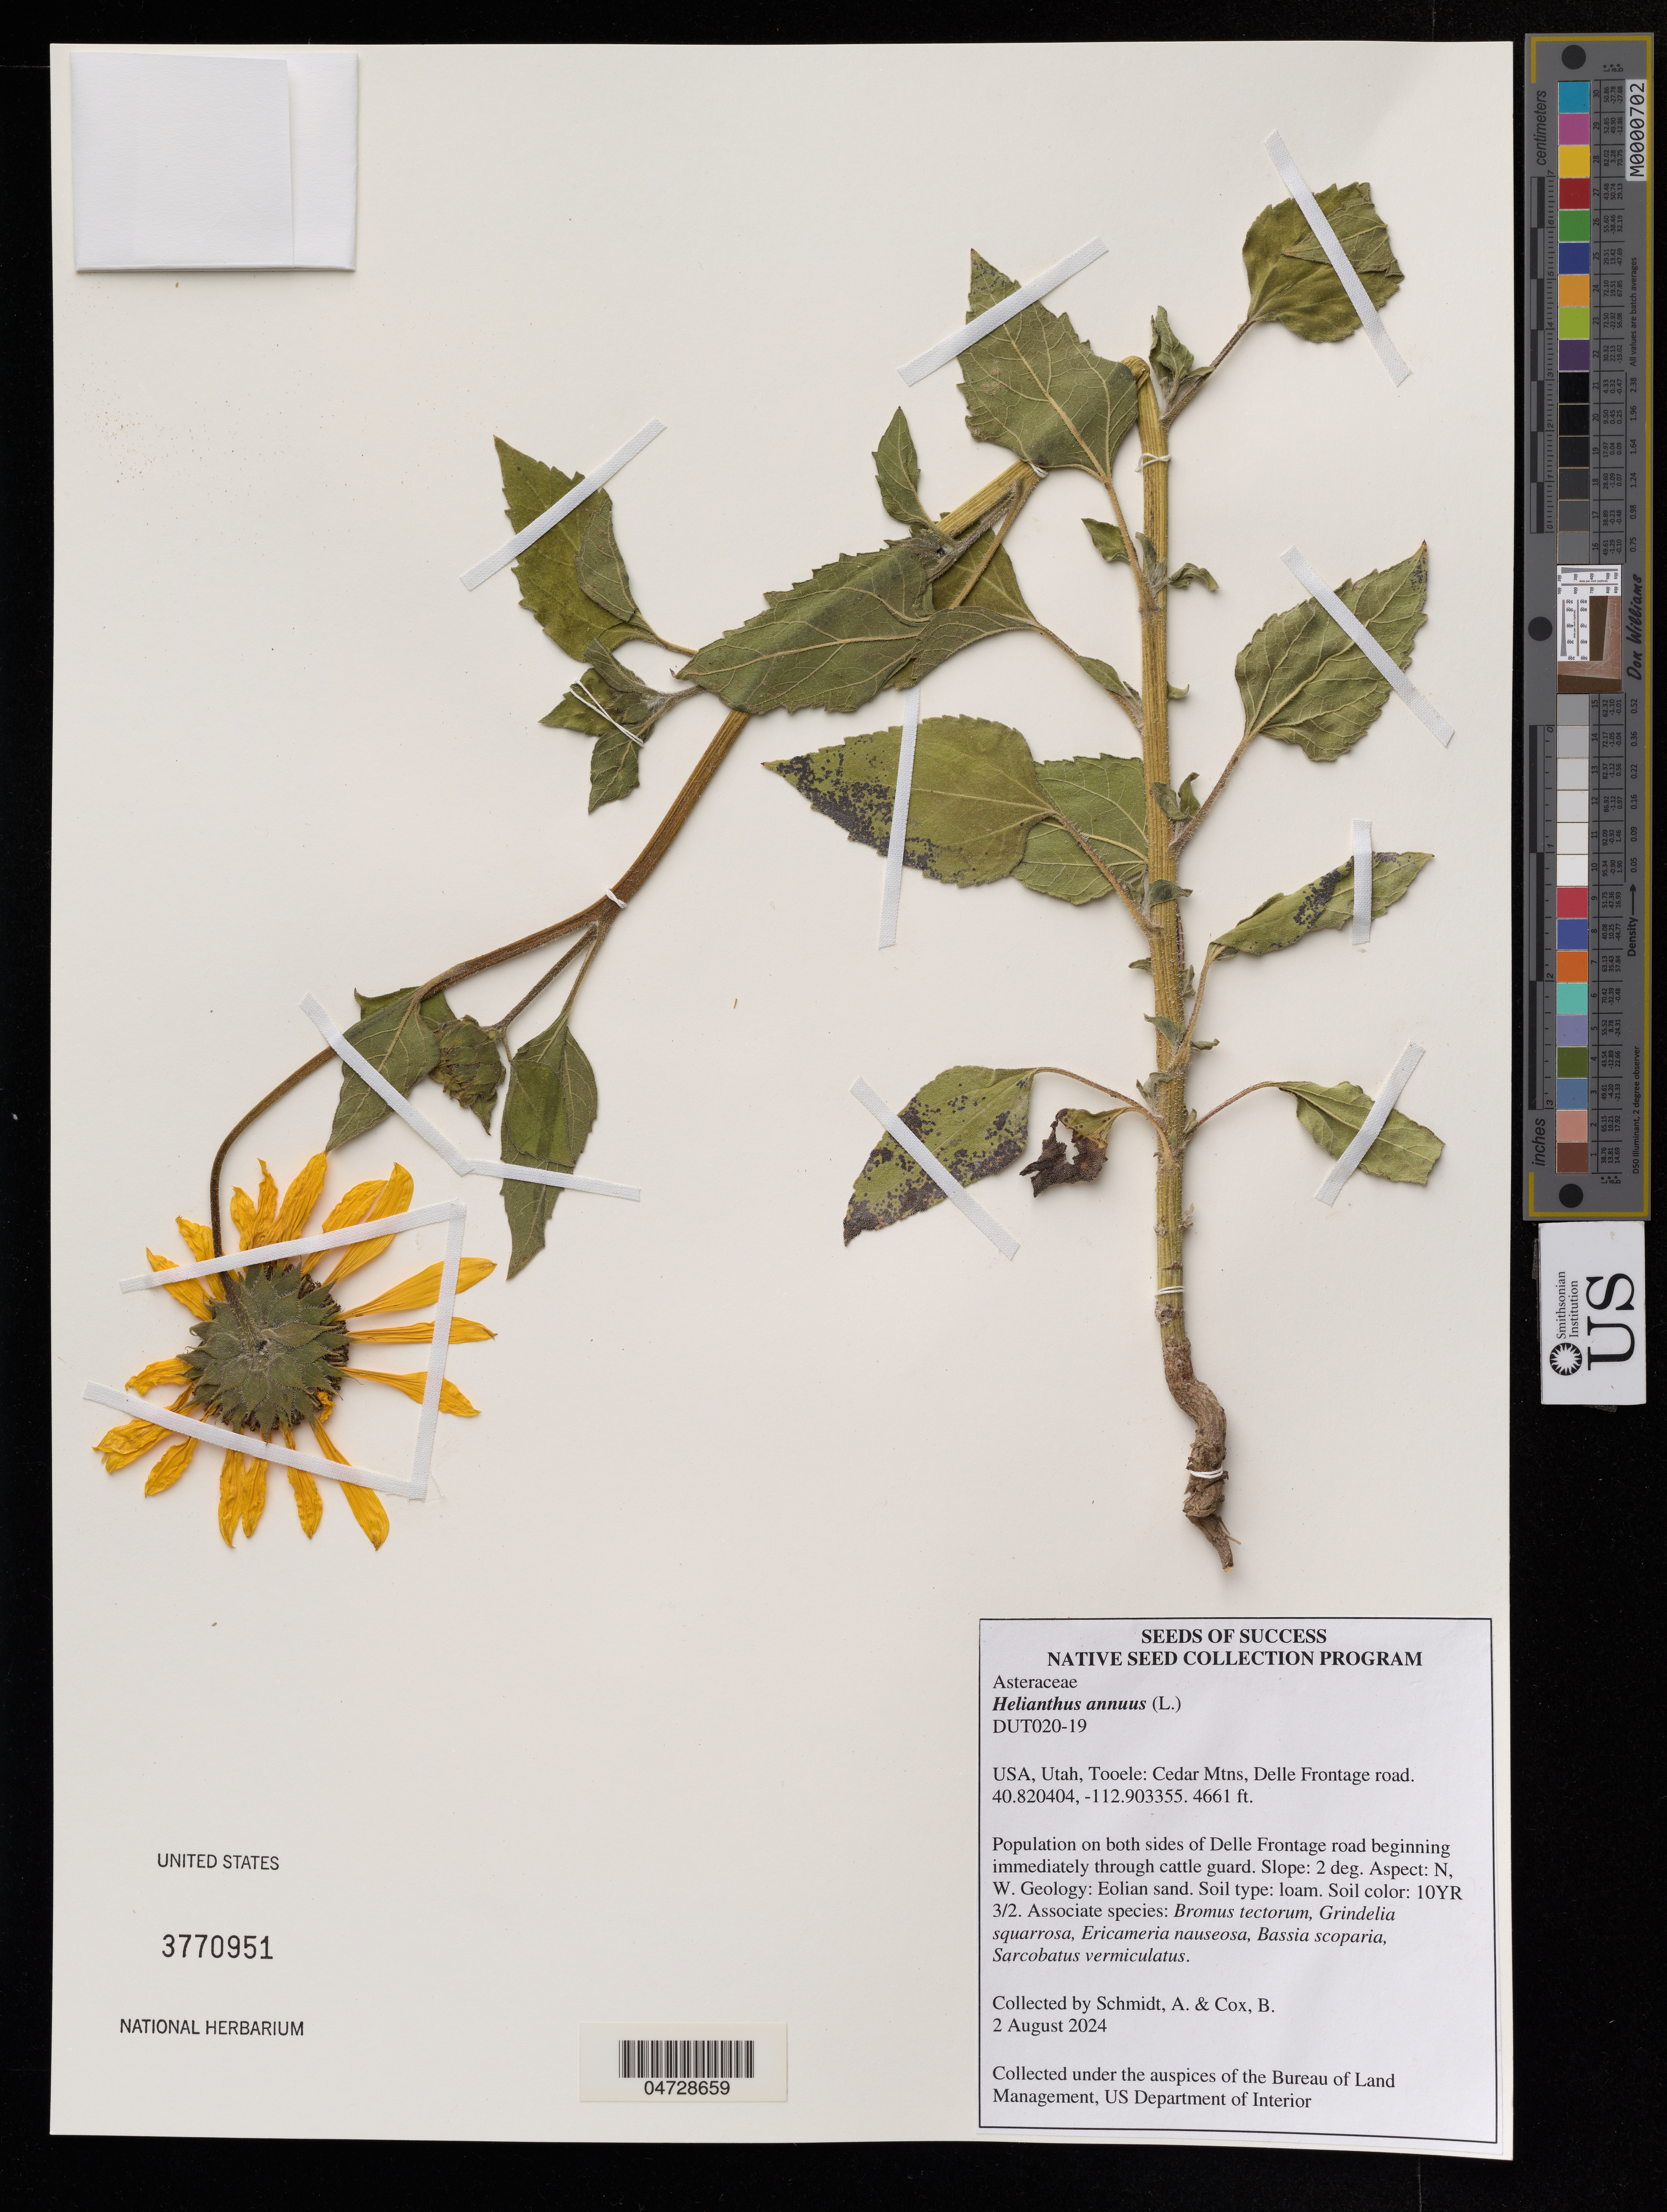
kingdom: Plantae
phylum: Tracheophyta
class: Magnoliopsida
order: Asterales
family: Asteraceae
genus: Helianthus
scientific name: Helianthus annuus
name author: L.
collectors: A. Schmidt & B. Cox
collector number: DUT020-19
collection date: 2024-08-02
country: United States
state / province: Utah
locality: Tooele: Cedar Mtns. Delle Frontage road.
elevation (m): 1421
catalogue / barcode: US 3770951